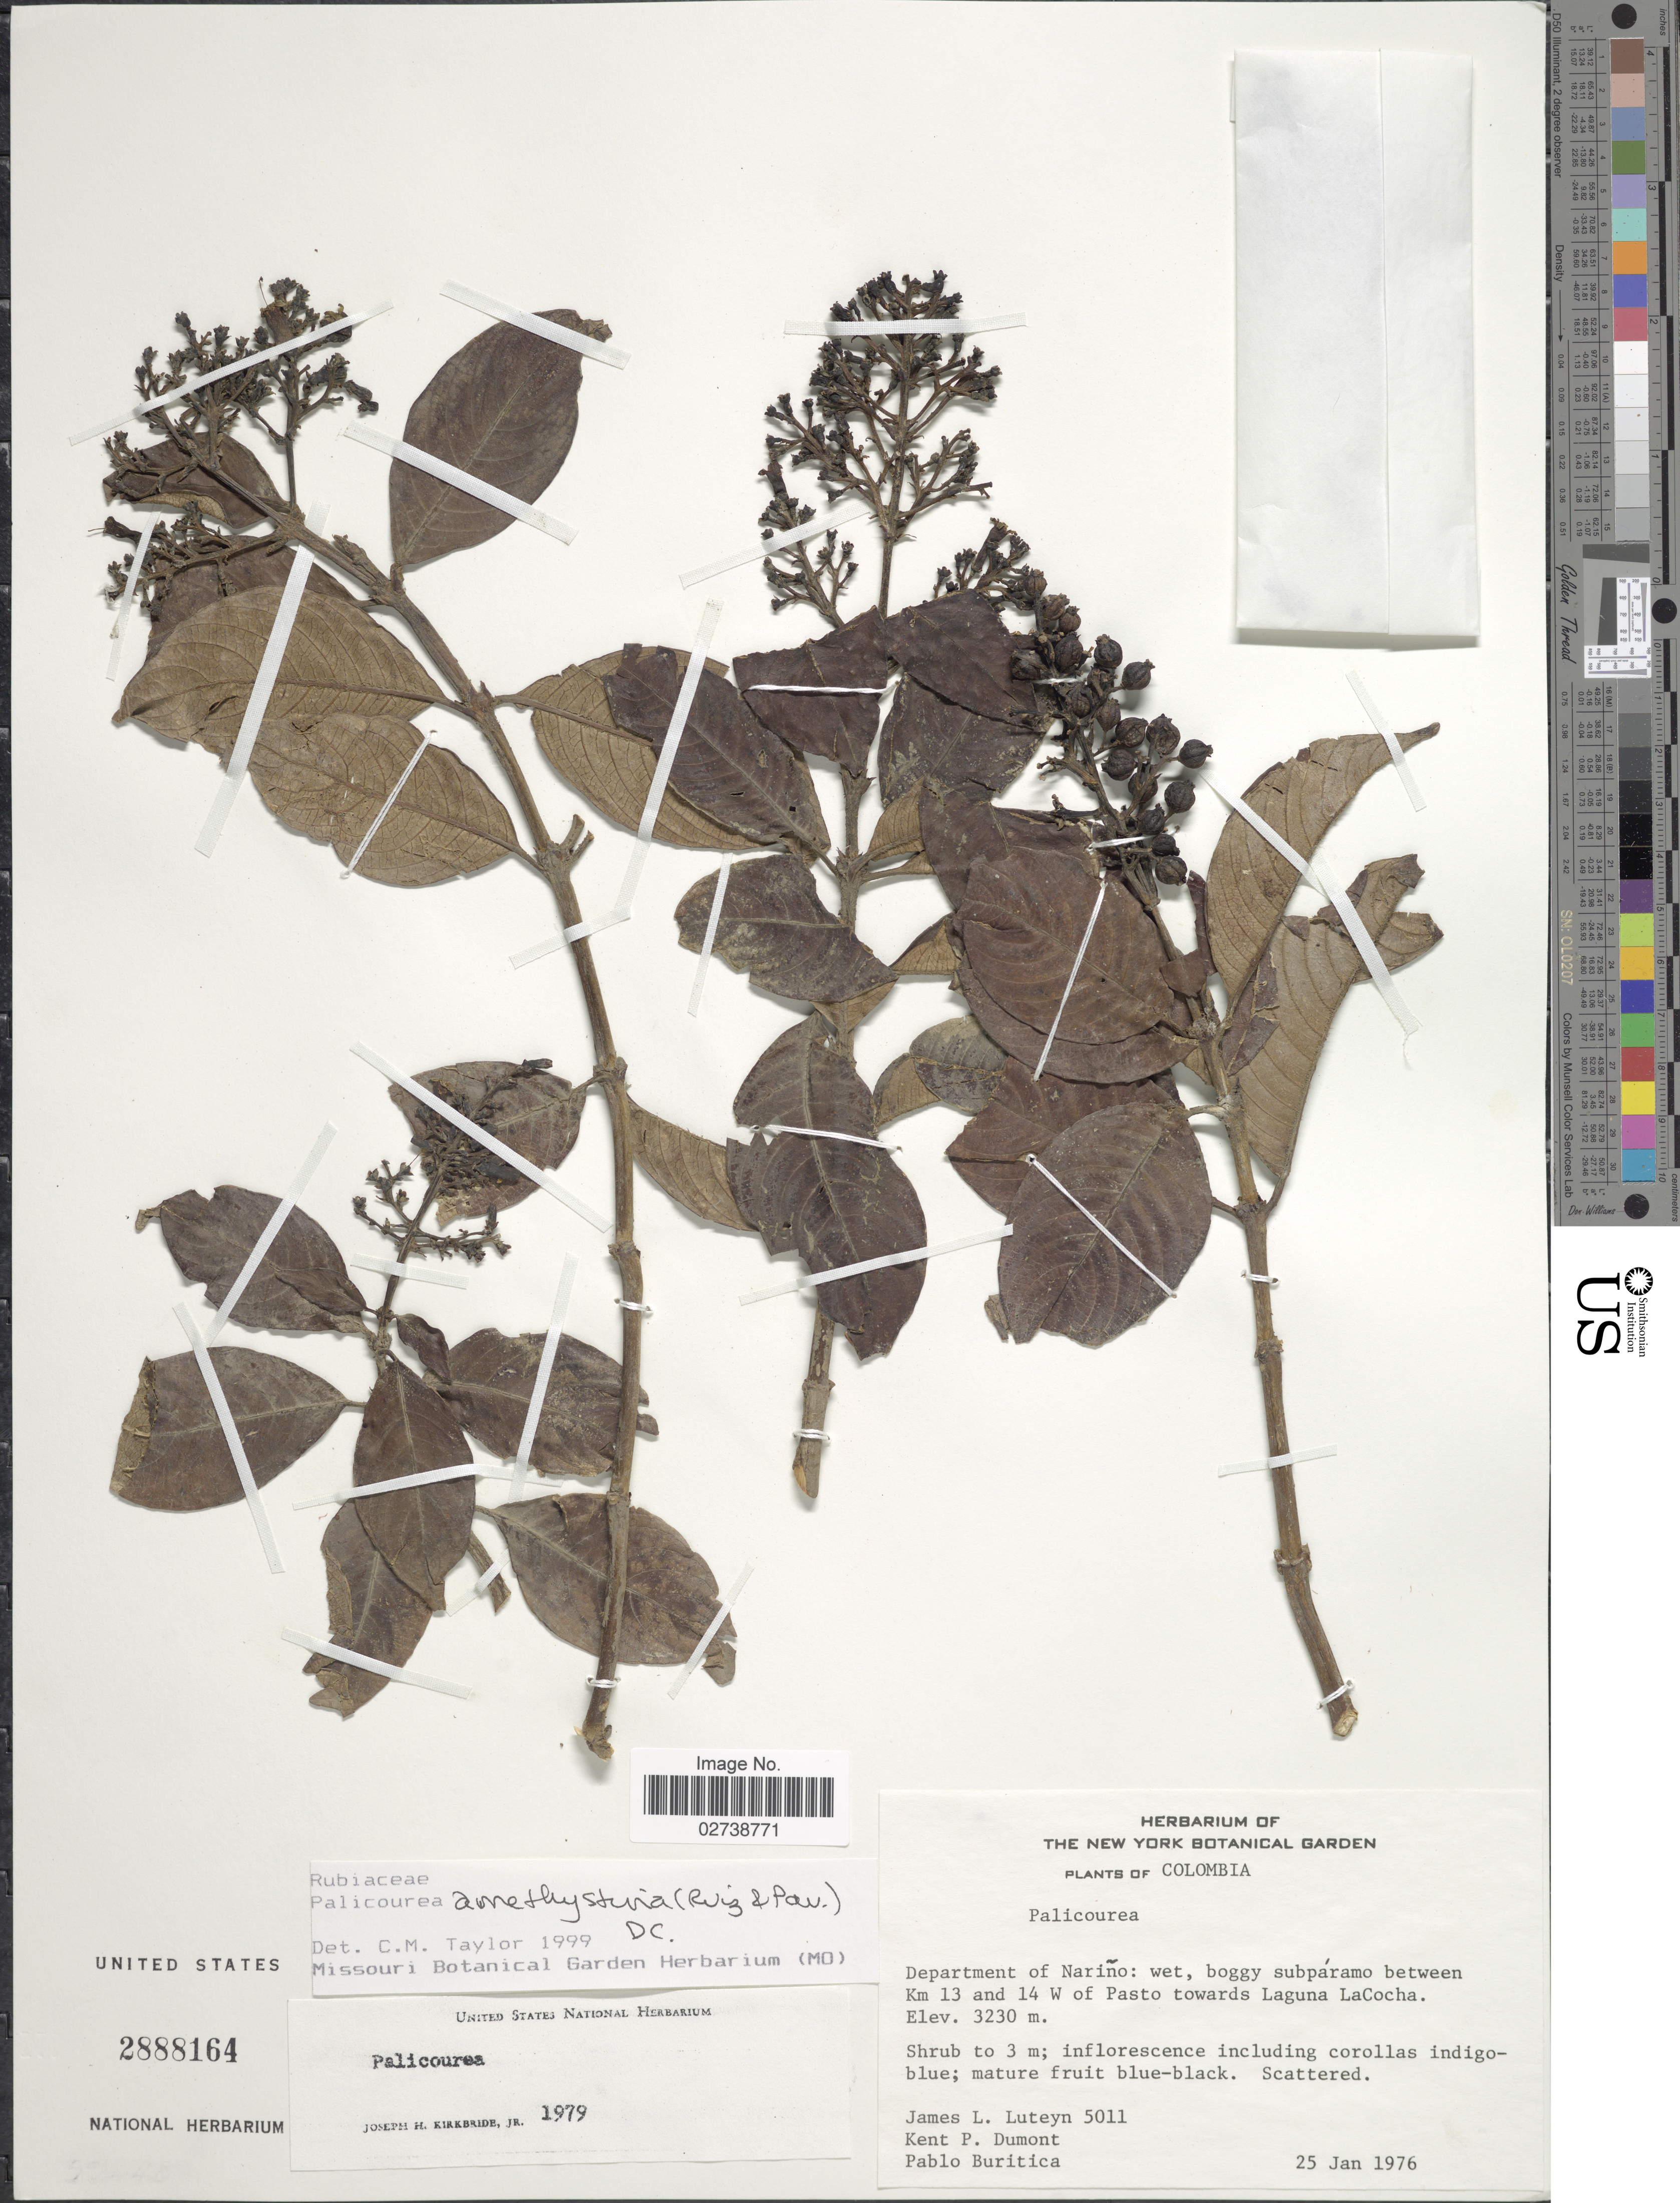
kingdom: Plantae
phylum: Tracheophyta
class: Magnoliopsida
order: Gentianales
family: Rubiaceae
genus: Palicourea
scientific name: Palicourea amethystina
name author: (Ruiz & Pav.) DC.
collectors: J. L. Luteyn, K. P. Dumont & P. Buritica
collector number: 5011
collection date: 1976-01-25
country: Colombia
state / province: Nariño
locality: Department of Nariño: wet, boggy subpáramo between Km 13 and 14 W of Pasto towards Laguna LaCocha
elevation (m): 3230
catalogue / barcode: US 2888164